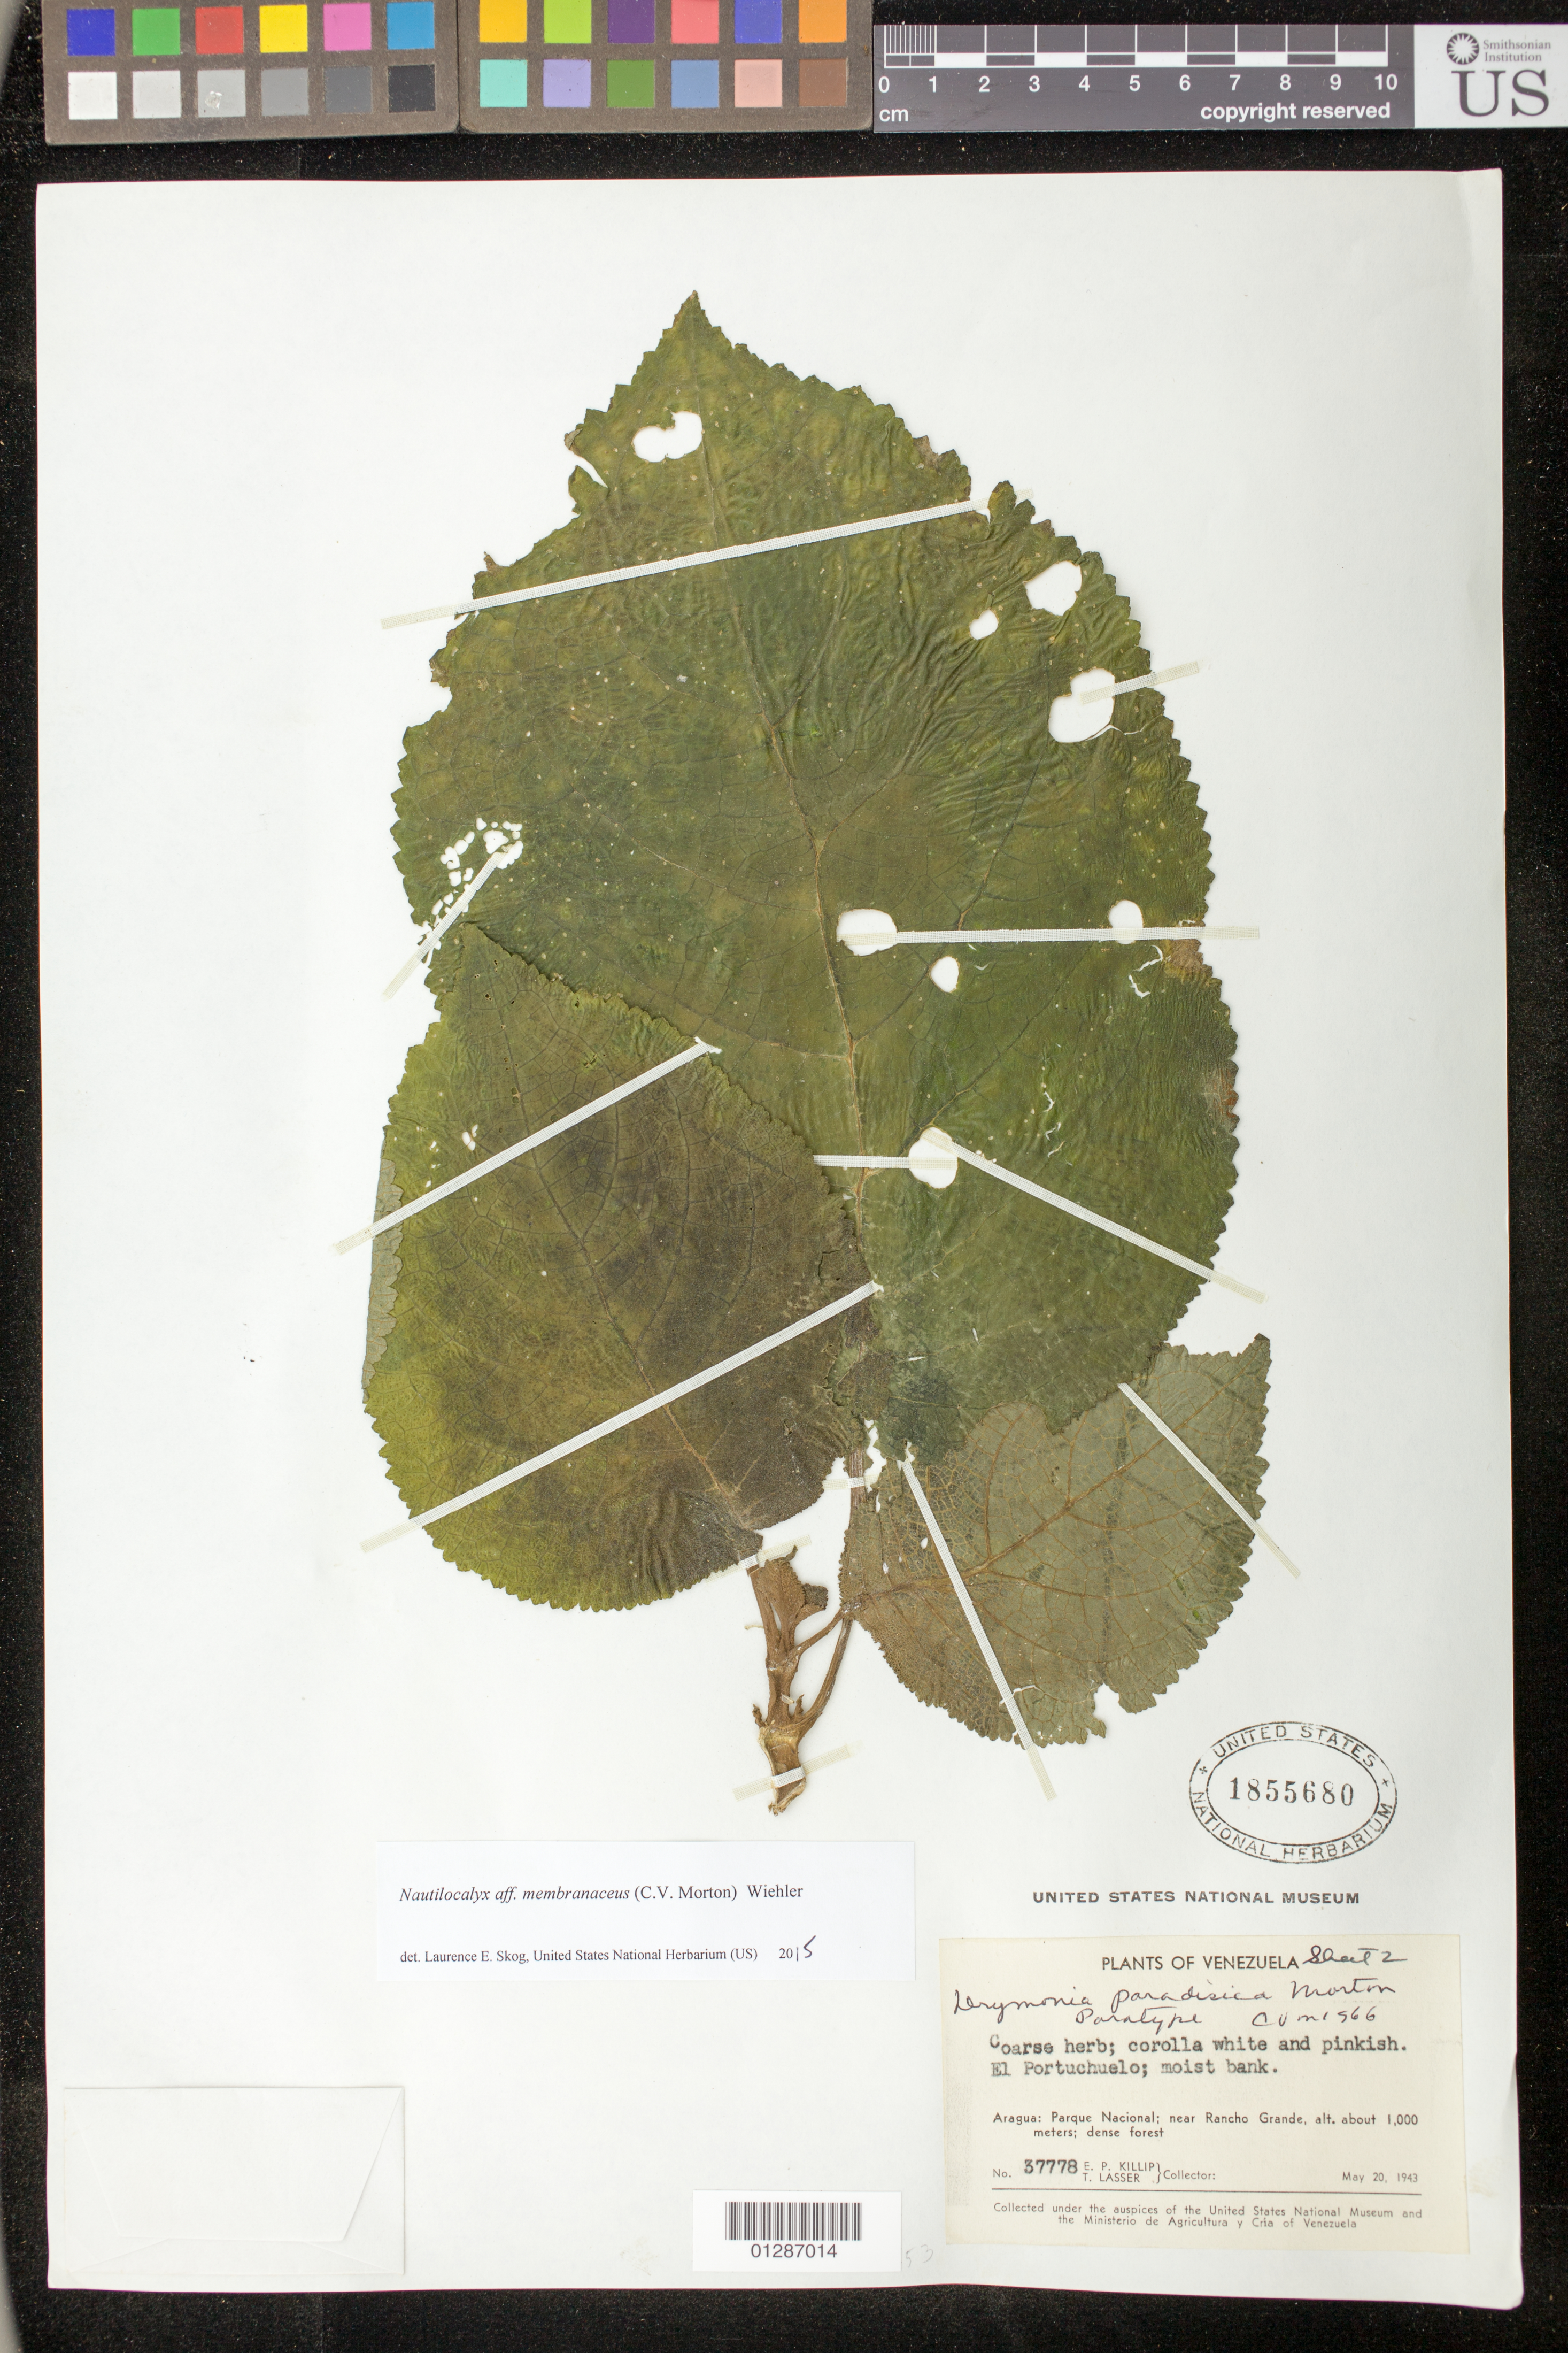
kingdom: Plantae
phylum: Tracheophyta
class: Magnoliopsida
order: Lamiales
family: Gesneriaceae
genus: Nautilocalyx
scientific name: Nautilocalyx membranaceus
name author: (C.V. Morton) Wiehler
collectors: E. P. Killip & T. Lasser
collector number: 37778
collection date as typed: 20 May 1943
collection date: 1943-05-20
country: Venezuela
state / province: Aragua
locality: Near Rancho Grande.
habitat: Herb.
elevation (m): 1000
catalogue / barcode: US 1855680